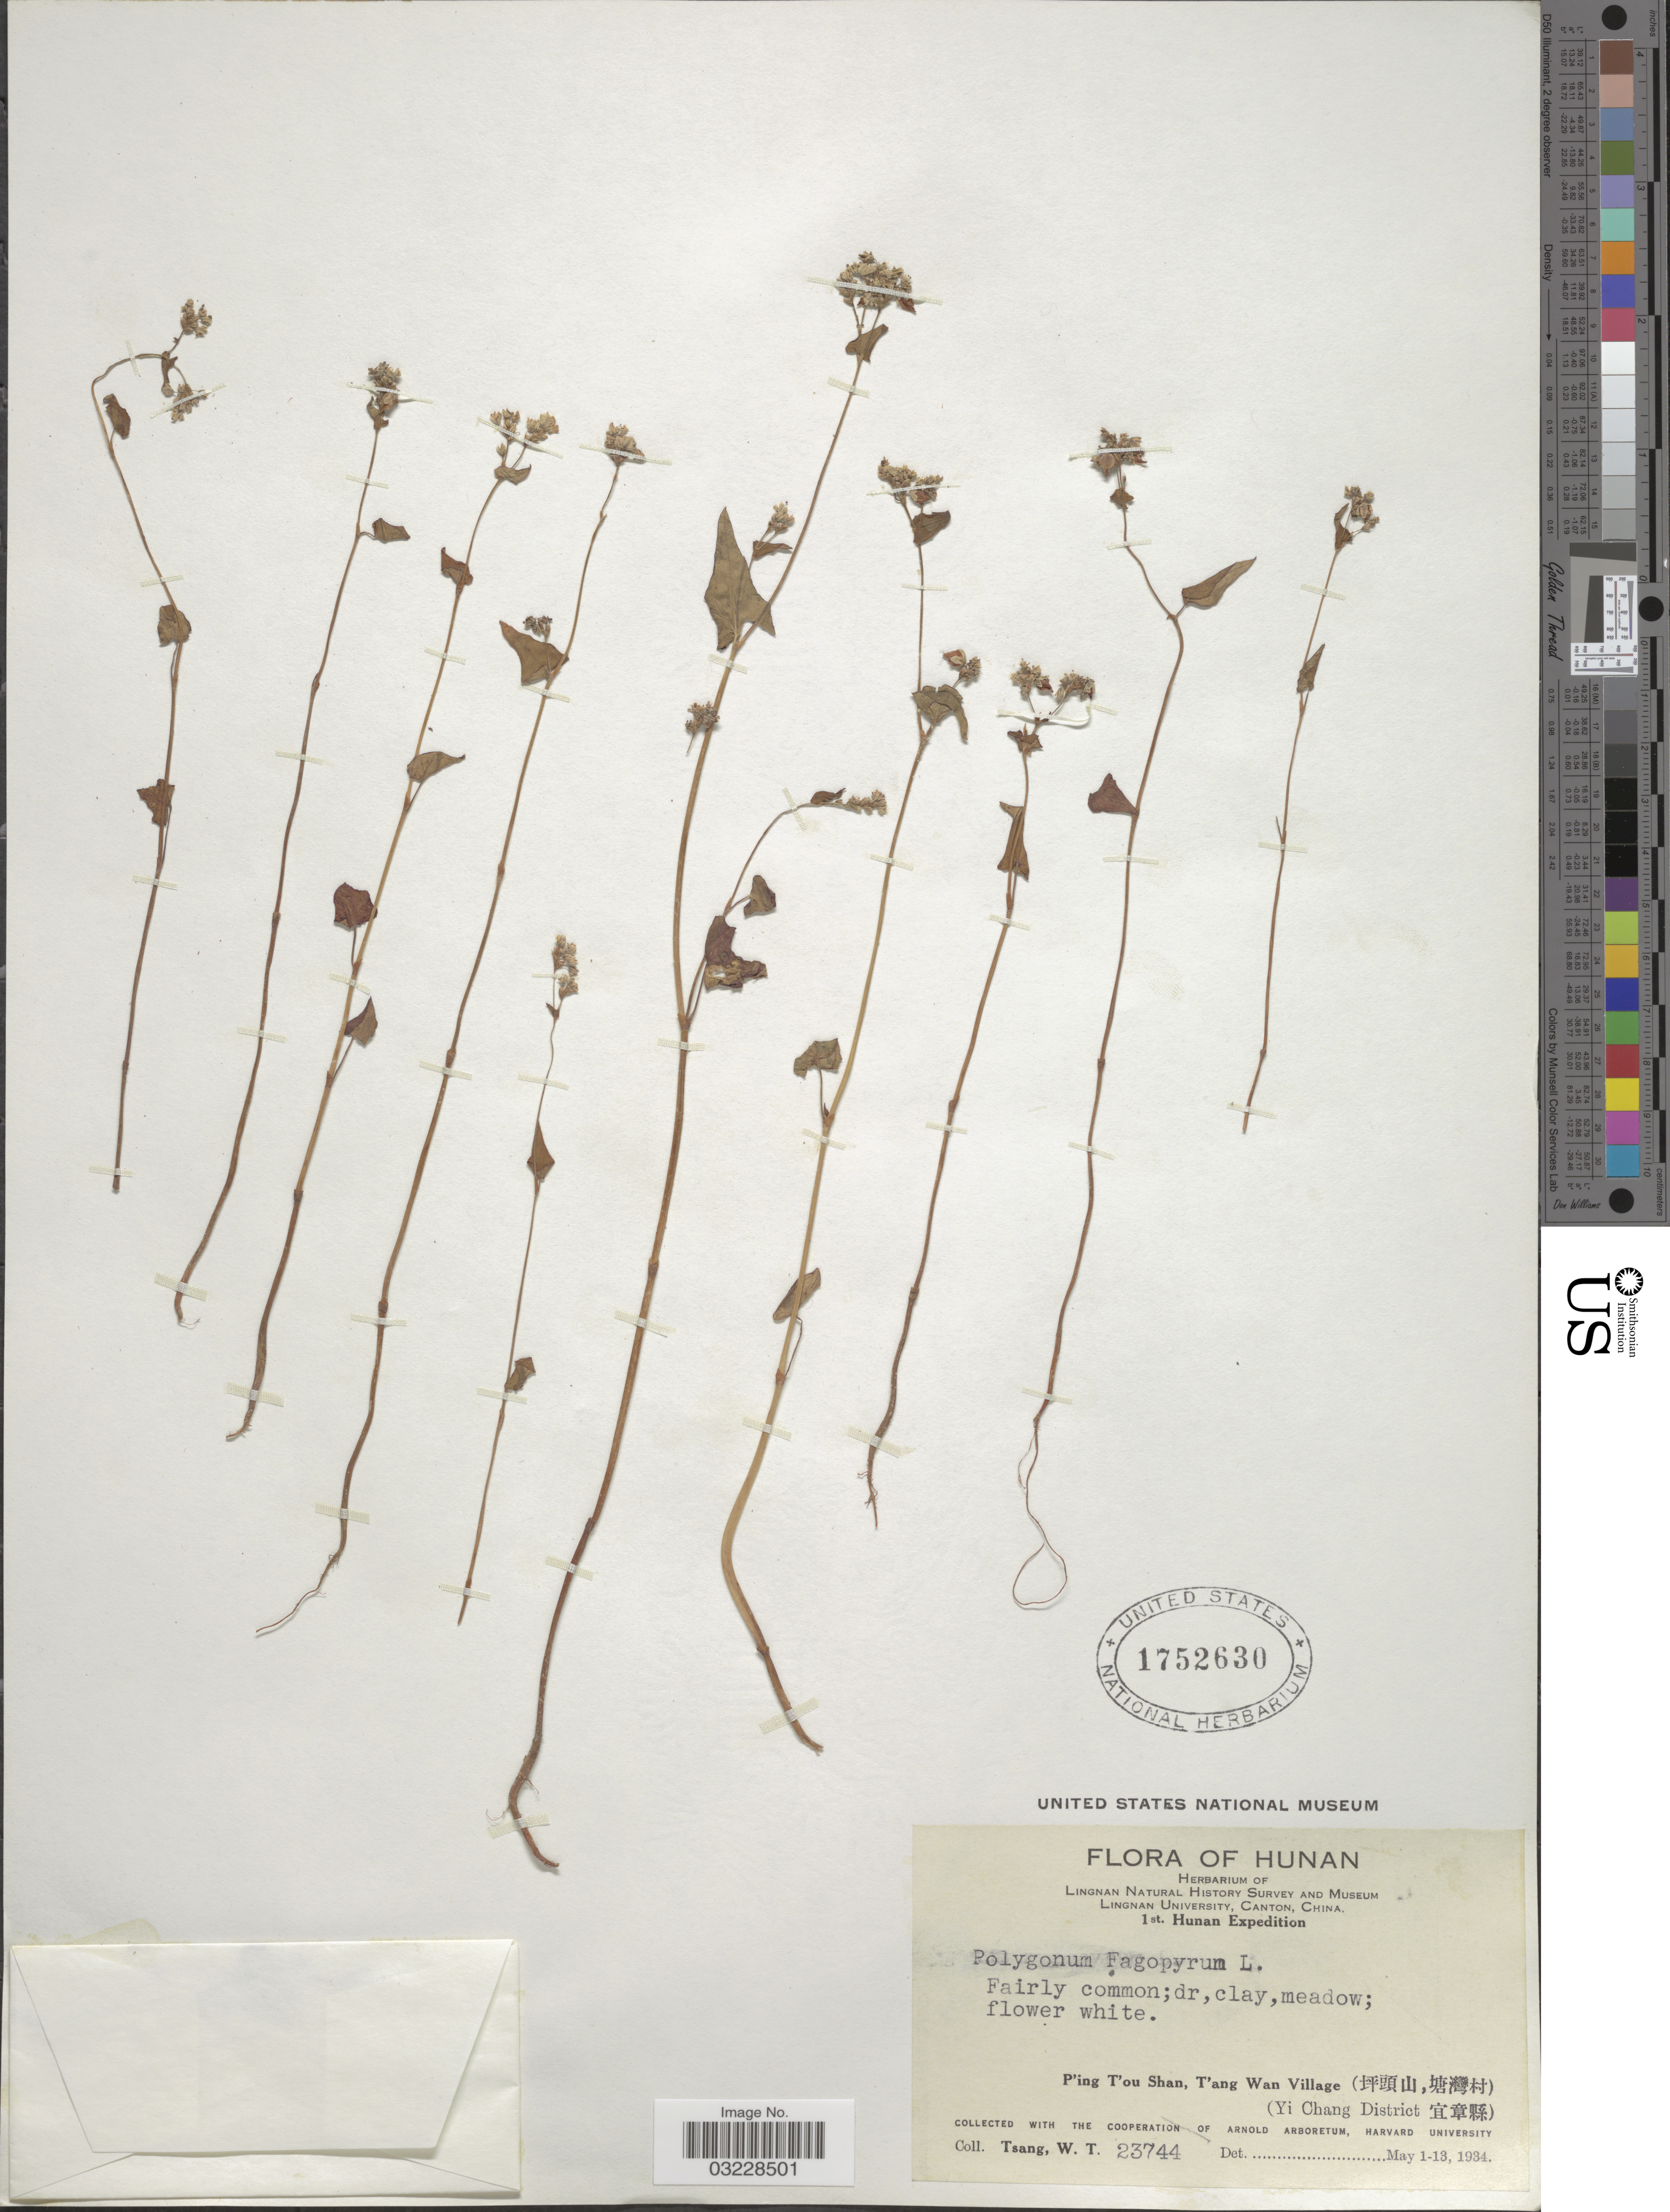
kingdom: Plantae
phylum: Tracheophyta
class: Magnoliopsida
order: Caryophyllales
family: Polygonaceae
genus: Polygonum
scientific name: Polygonum fagopyrum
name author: L.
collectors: W. T. Tsang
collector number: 23744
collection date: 1934-05-01/1934-05-13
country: China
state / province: Hunan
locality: P'ing T'ou Shan, T'ang Wan Village (X, X). (Yi Chang District X).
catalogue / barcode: US 1752630